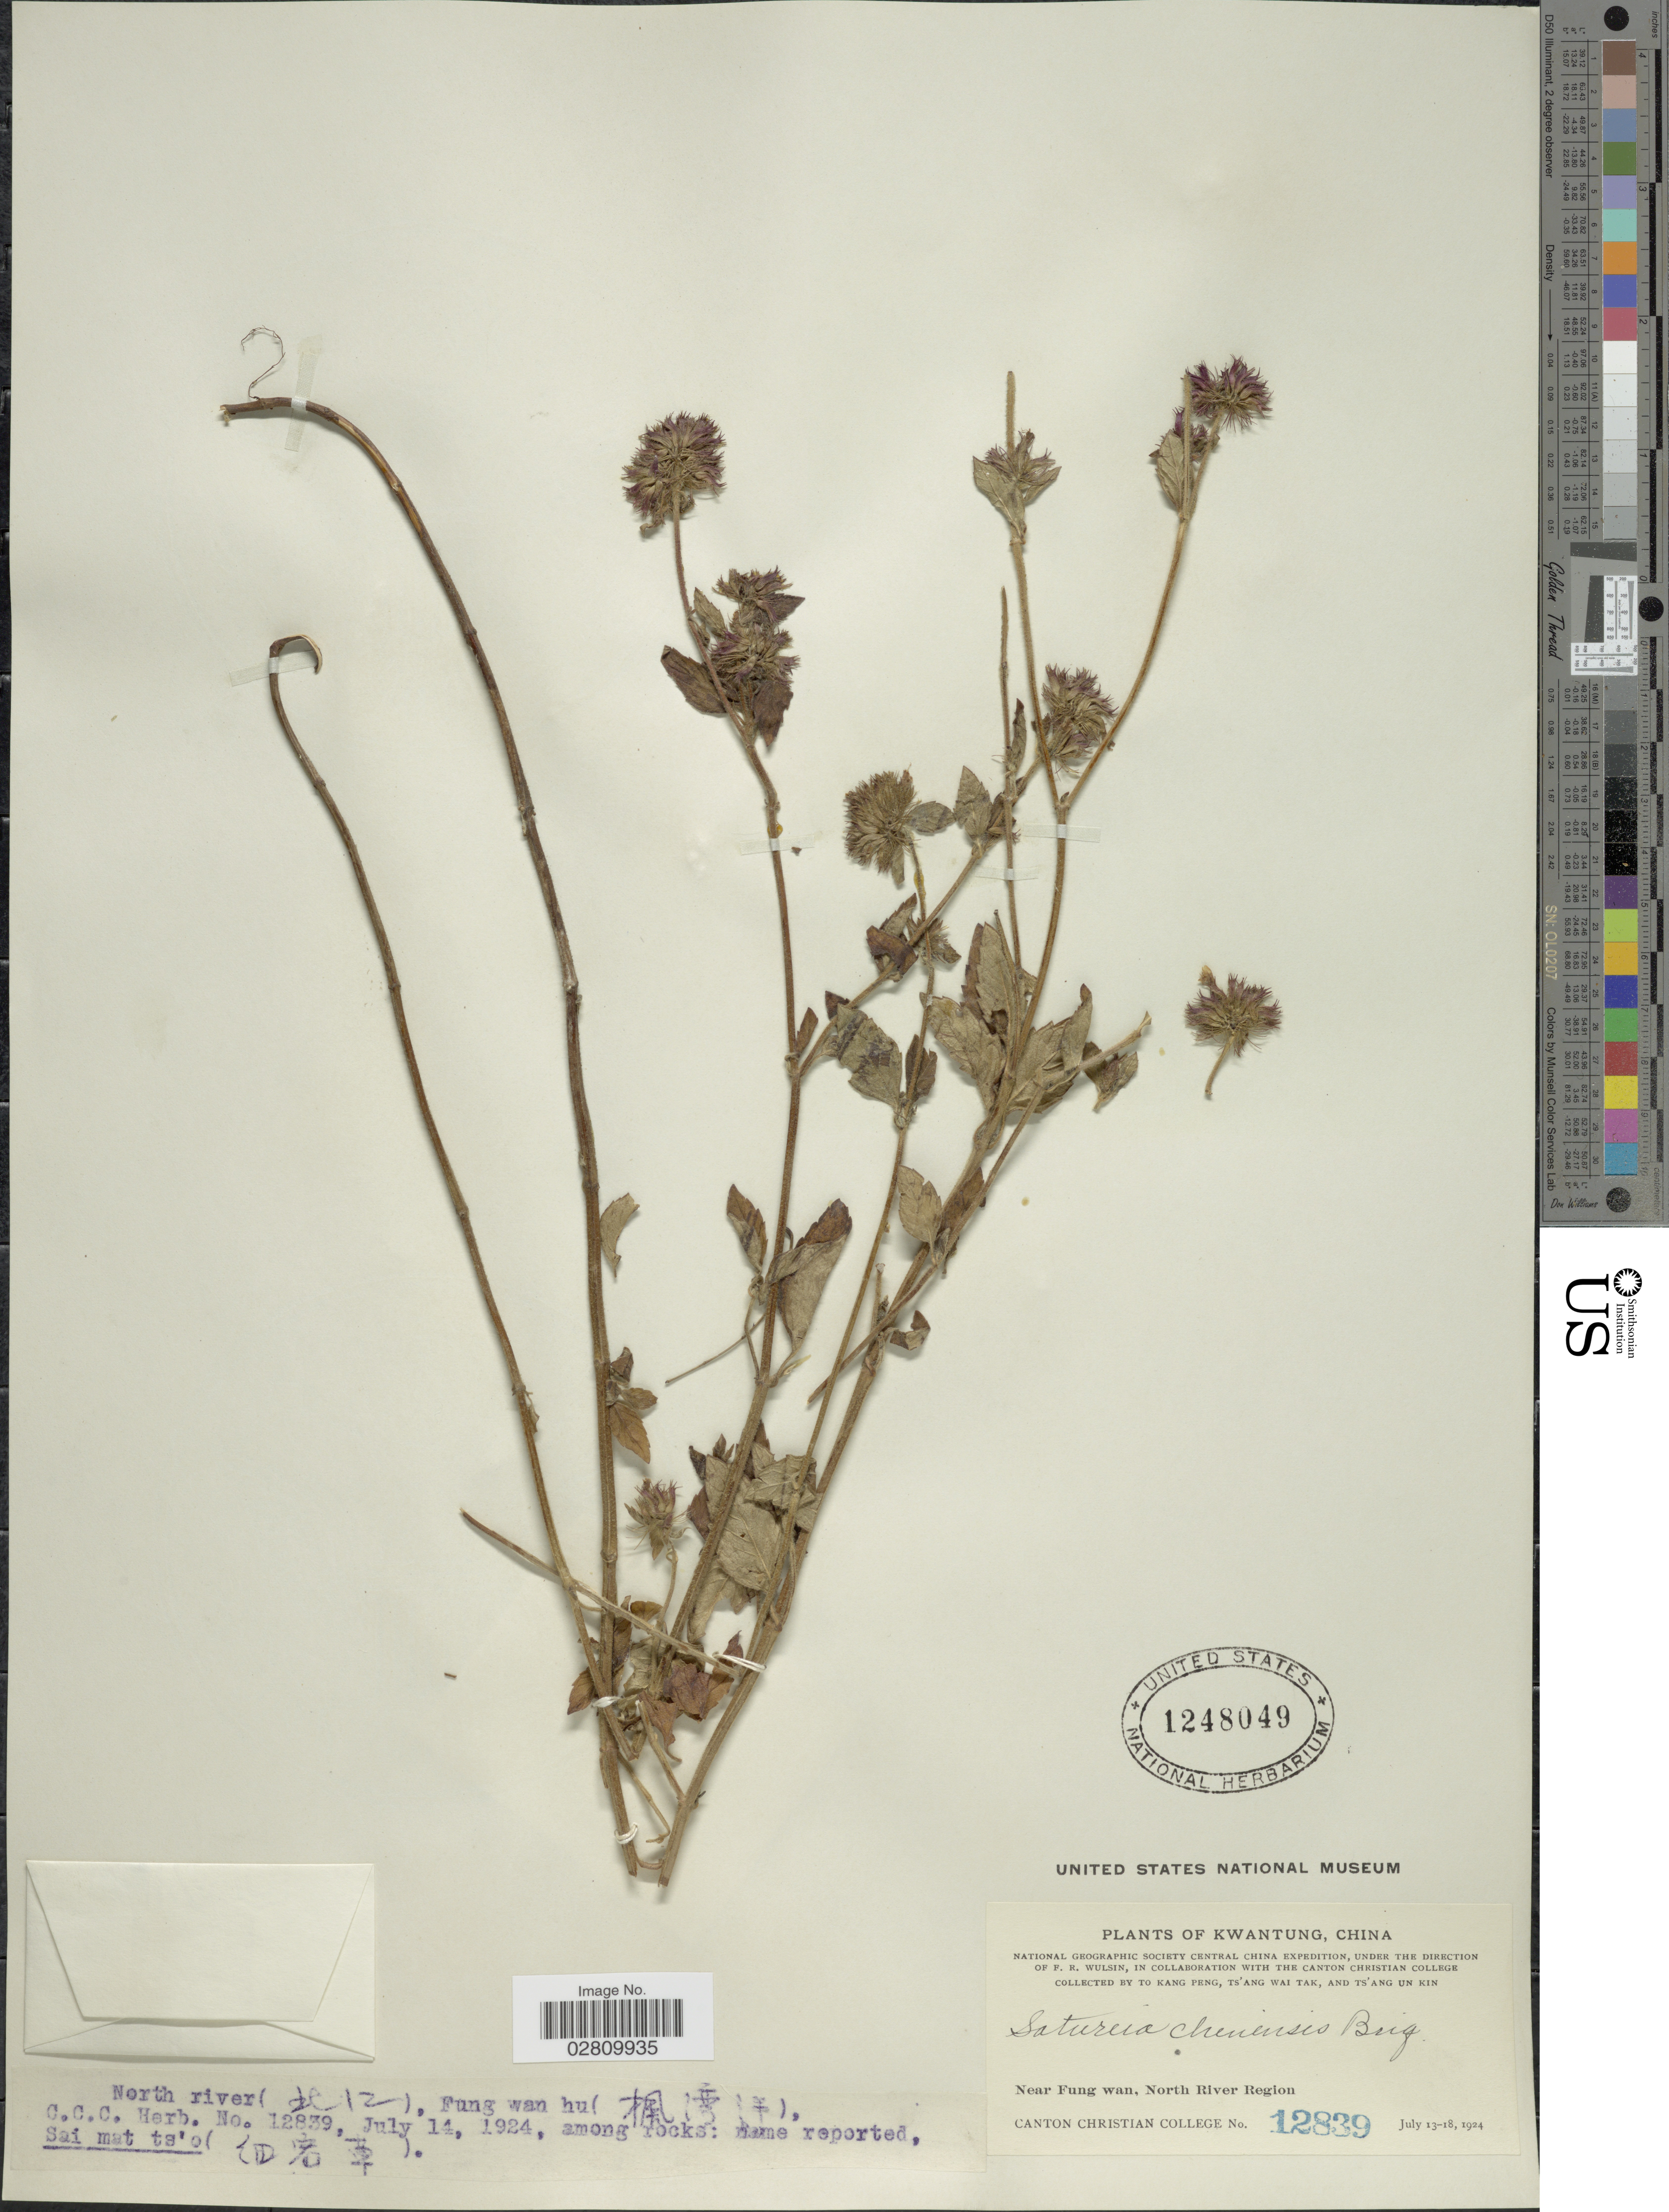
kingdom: Plantae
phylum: Tracheophyta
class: Magnoliopsida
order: Lamiales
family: Lamiaceae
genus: Calamintha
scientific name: Calamintha chinensis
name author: Benth.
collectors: T. K. Peng, W. T. Tsang & Ts' Ang Un Kin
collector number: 12839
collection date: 1924-07-14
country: China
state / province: Guangdong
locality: Kwantung. Near Fung wan, North River Region.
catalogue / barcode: US 1248049